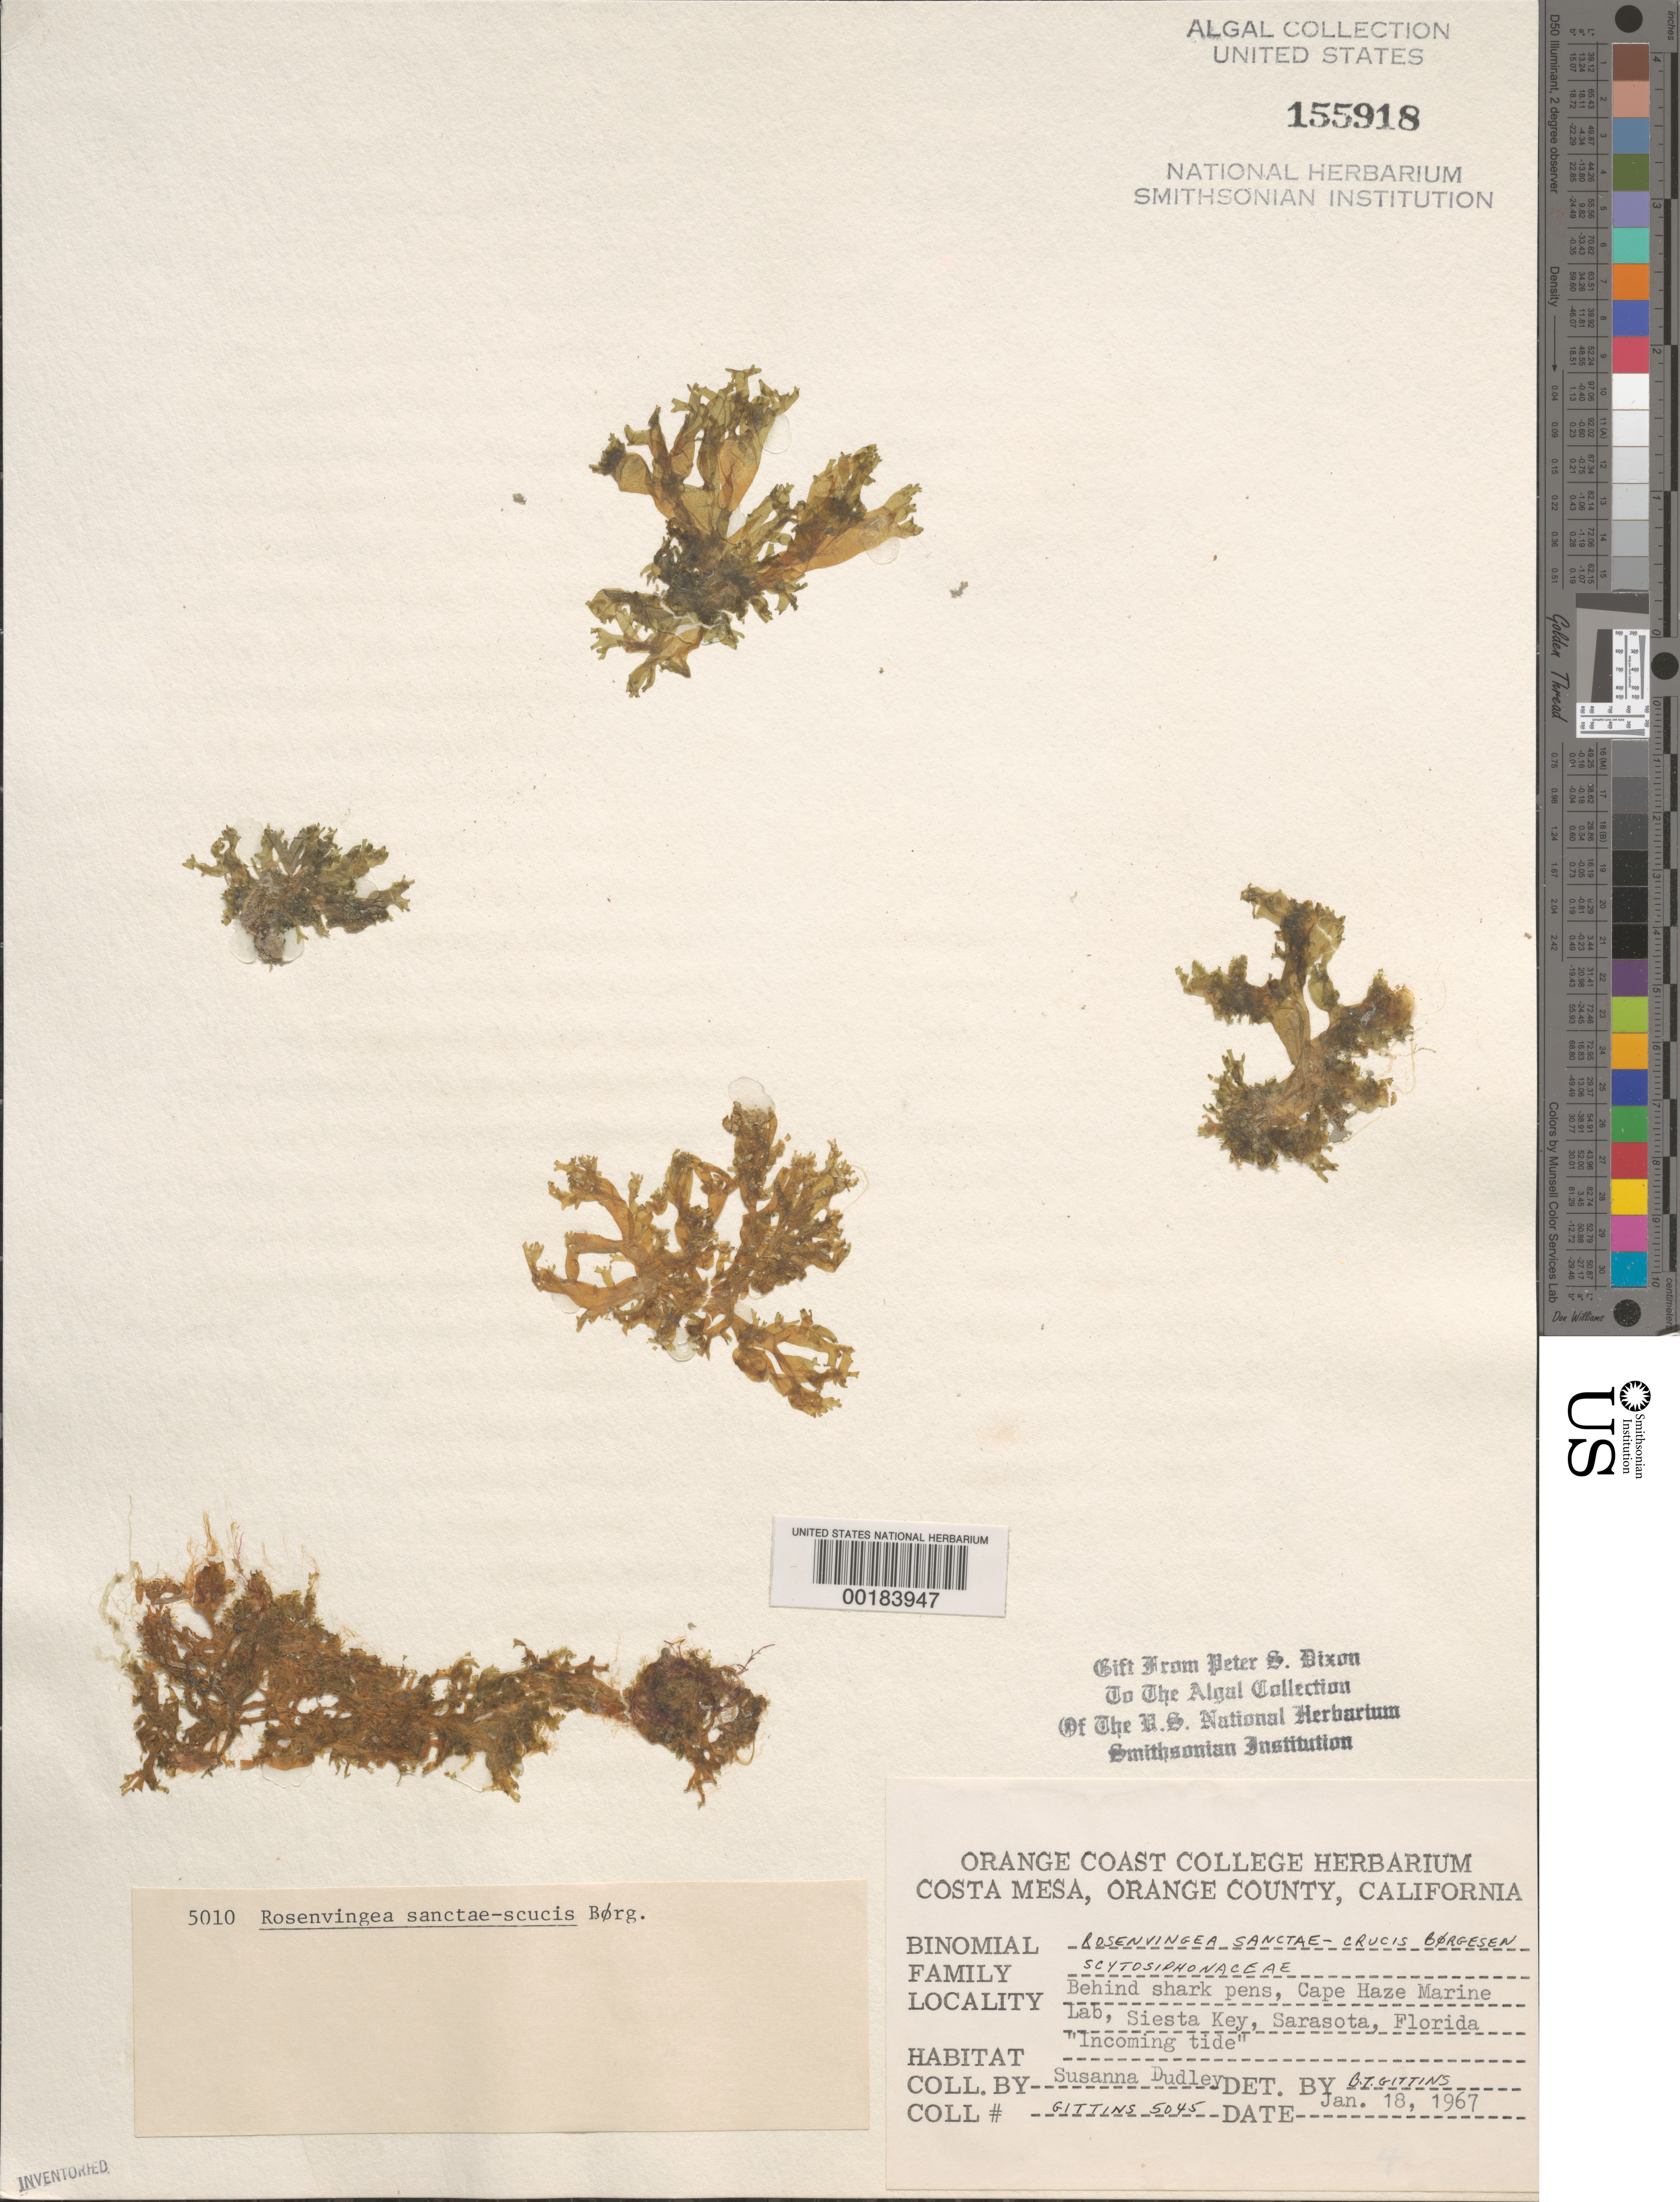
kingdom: Chromista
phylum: Ochrophyta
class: Phaeophyceae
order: Scytosiphonales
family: Scytosiphonaceae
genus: Rosenvingea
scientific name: Rosenvingea sanctae-crucis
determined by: Gittins, B. T.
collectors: S. Dudley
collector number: BTG 5045 & PSD 5010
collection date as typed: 18 Jan 1967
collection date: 1967-01-18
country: United States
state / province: Florida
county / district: Sarasota County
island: Siesta Key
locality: Sarasota, Cape Haze Marine Laboratory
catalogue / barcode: US 155918